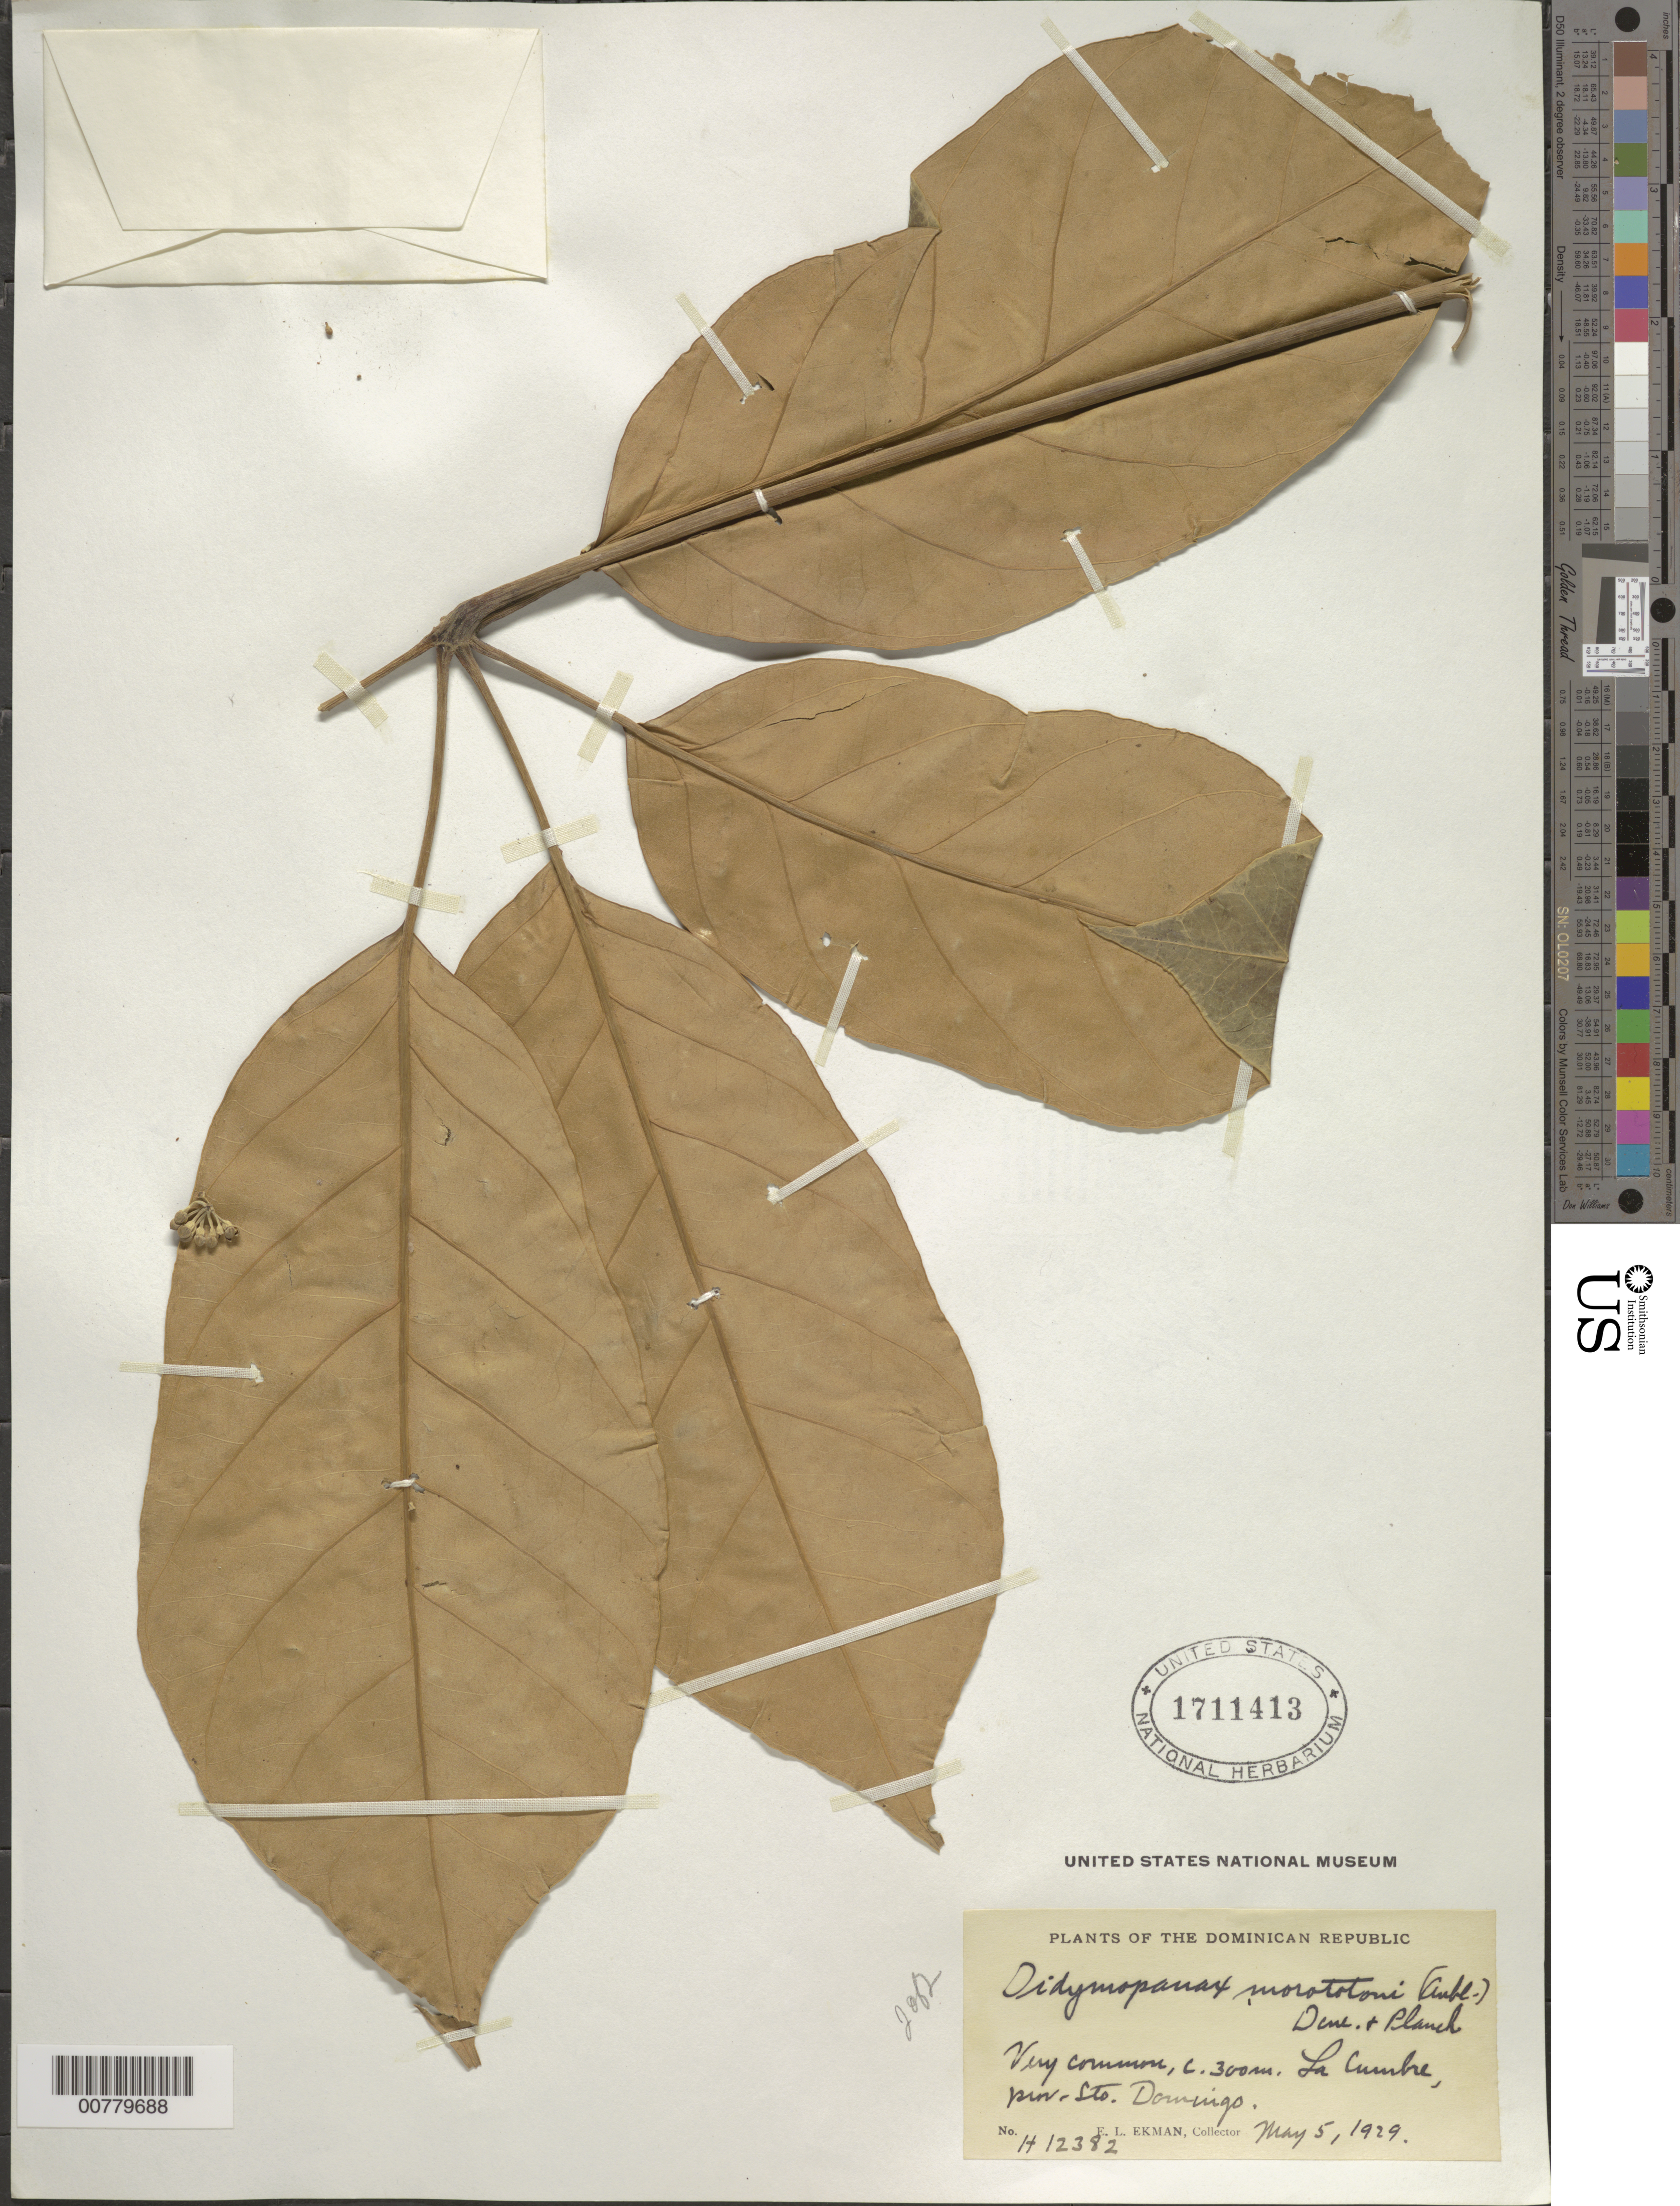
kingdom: Plantae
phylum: Tracheophyta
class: Magnoliopsida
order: Apiales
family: Araliaceae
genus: Schefflera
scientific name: Schefflera morototoni (Aubl.) Maguire, Steyerm. & Frodin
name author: (Aubl.) Maguire et al.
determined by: Krause, --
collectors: E. L. Ekman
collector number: H 12382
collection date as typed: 05 May 1929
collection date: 1929-05-05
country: Dominican Republic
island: Hispaniola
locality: Province of Santo Domingo, Cordillera Central, La Cumbre.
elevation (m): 300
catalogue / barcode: US 1711413